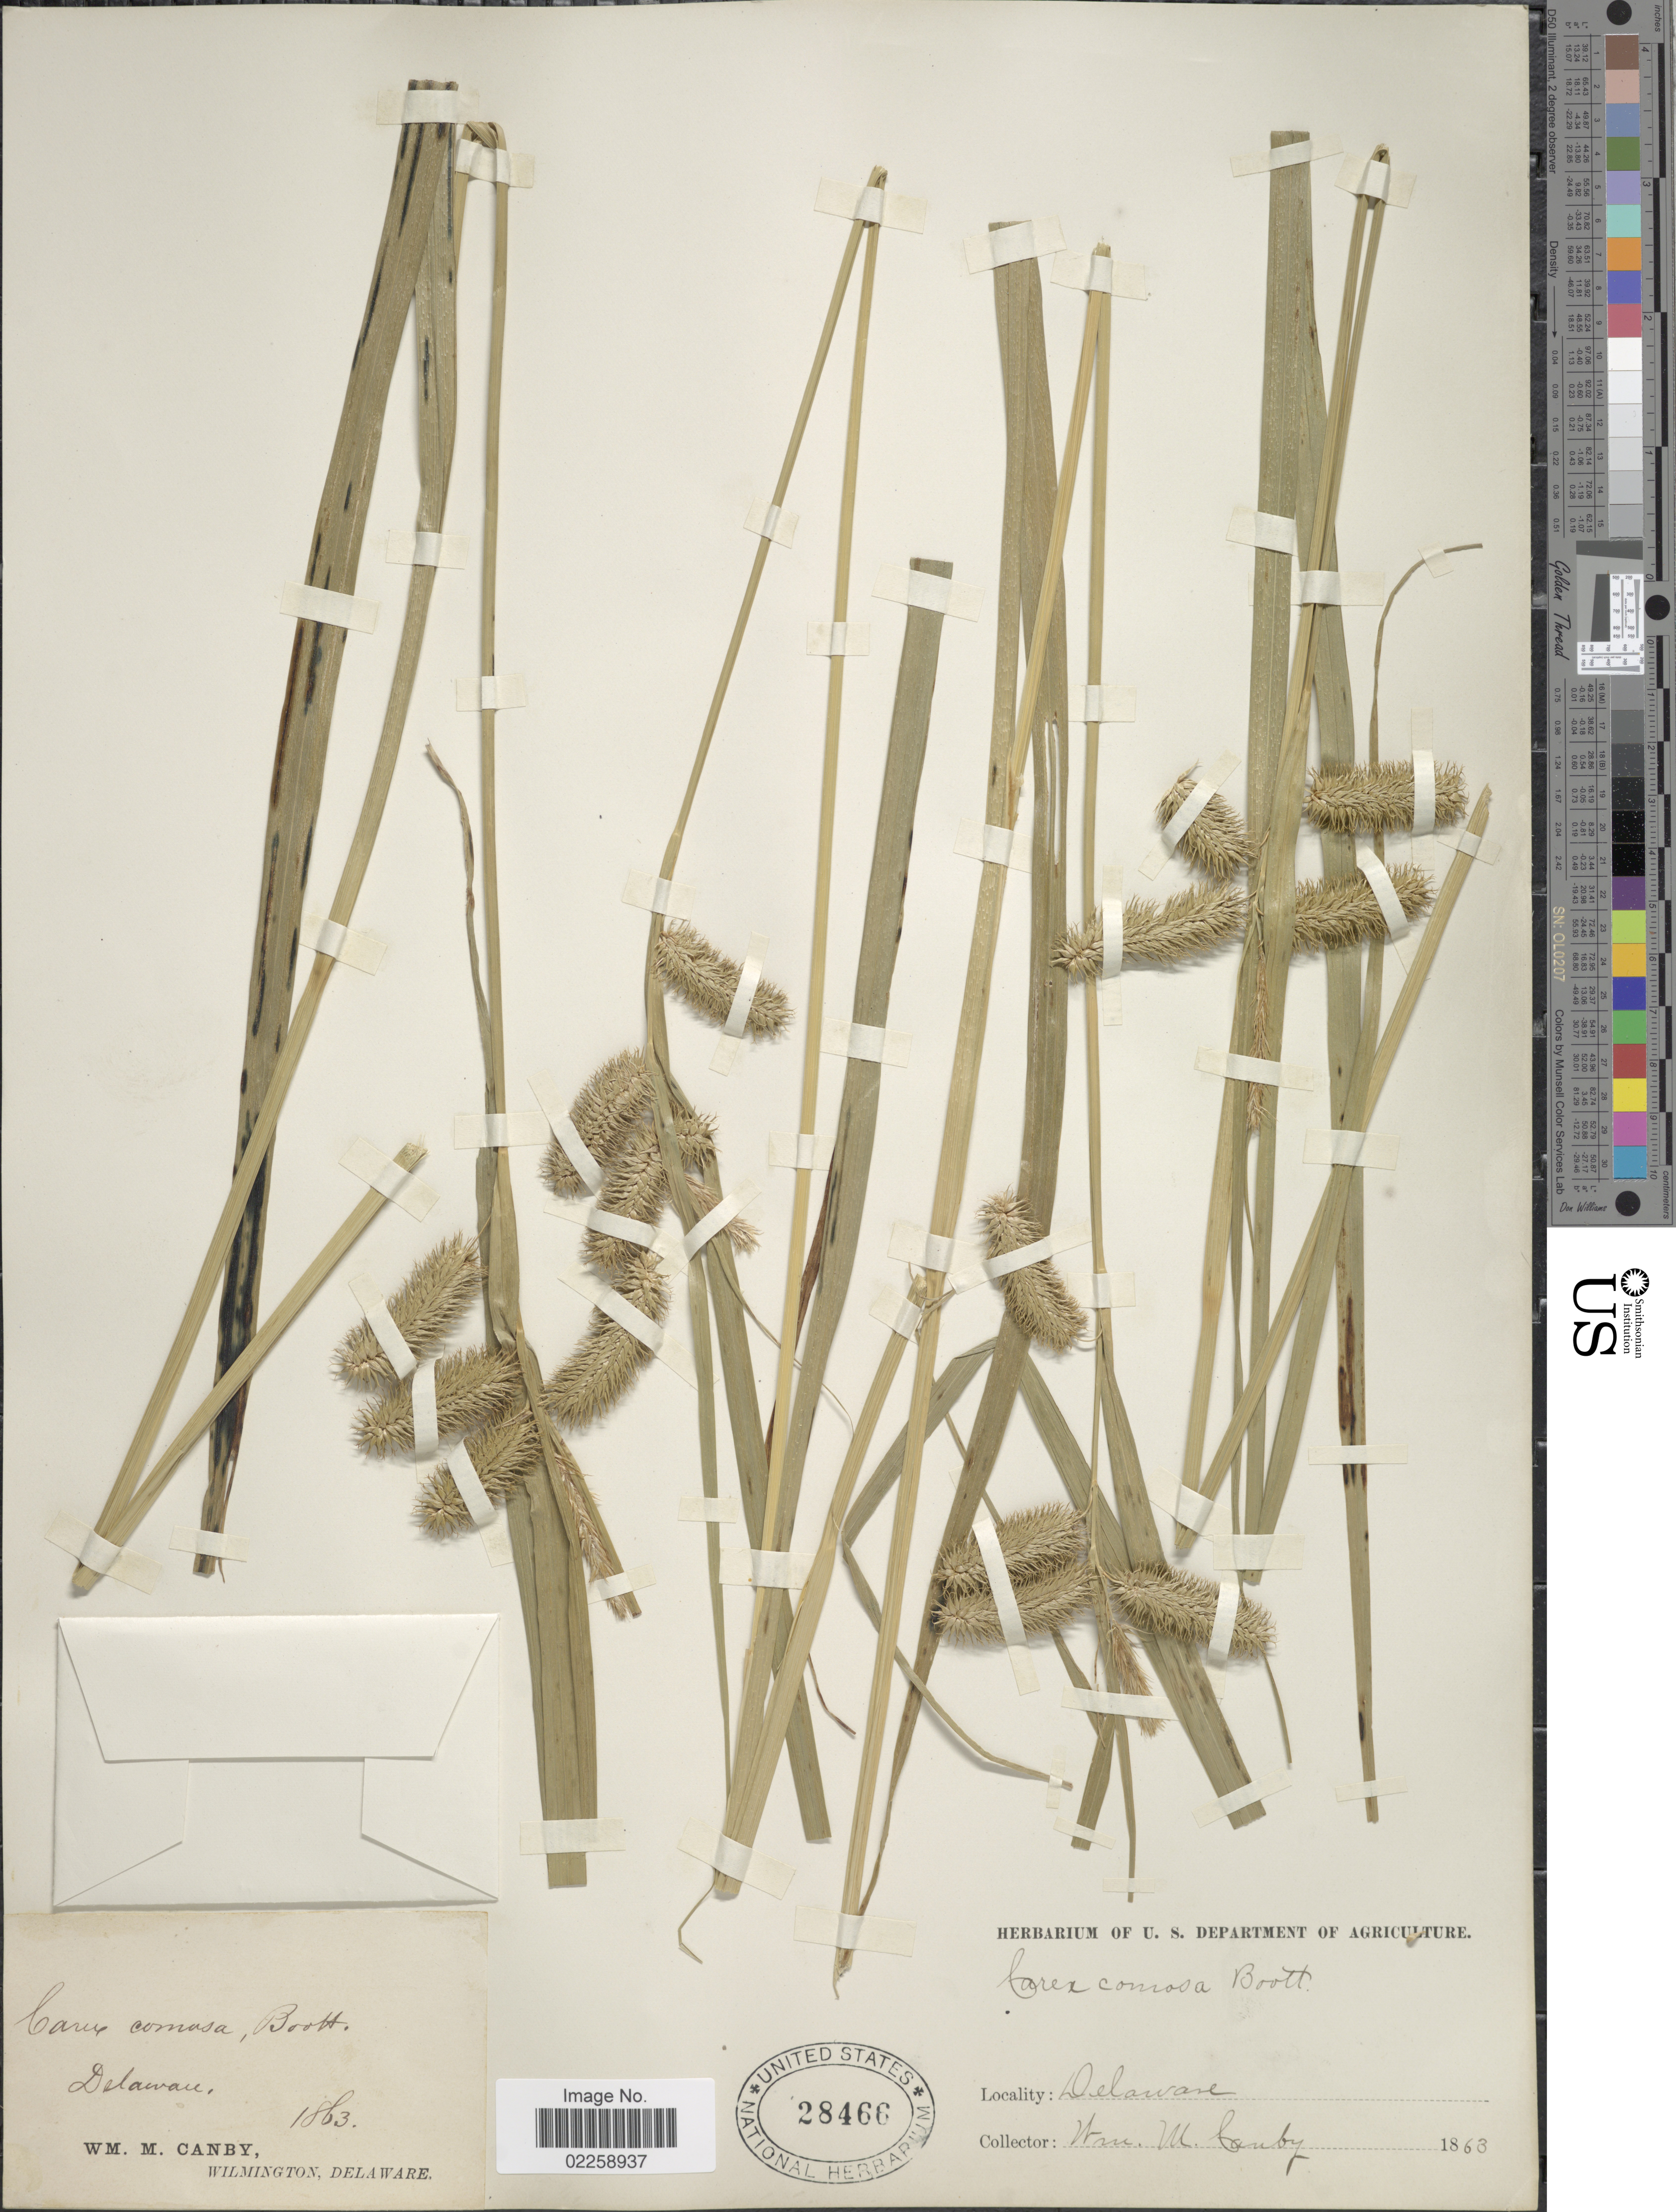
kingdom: Plantae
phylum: Tracheophyta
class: Liliopsida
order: Poales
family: Cyperaceae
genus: Carex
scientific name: Carex comosa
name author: Boott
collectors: W. M. Canby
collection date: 1863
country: United States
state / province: Delaware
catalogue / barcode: US 28466